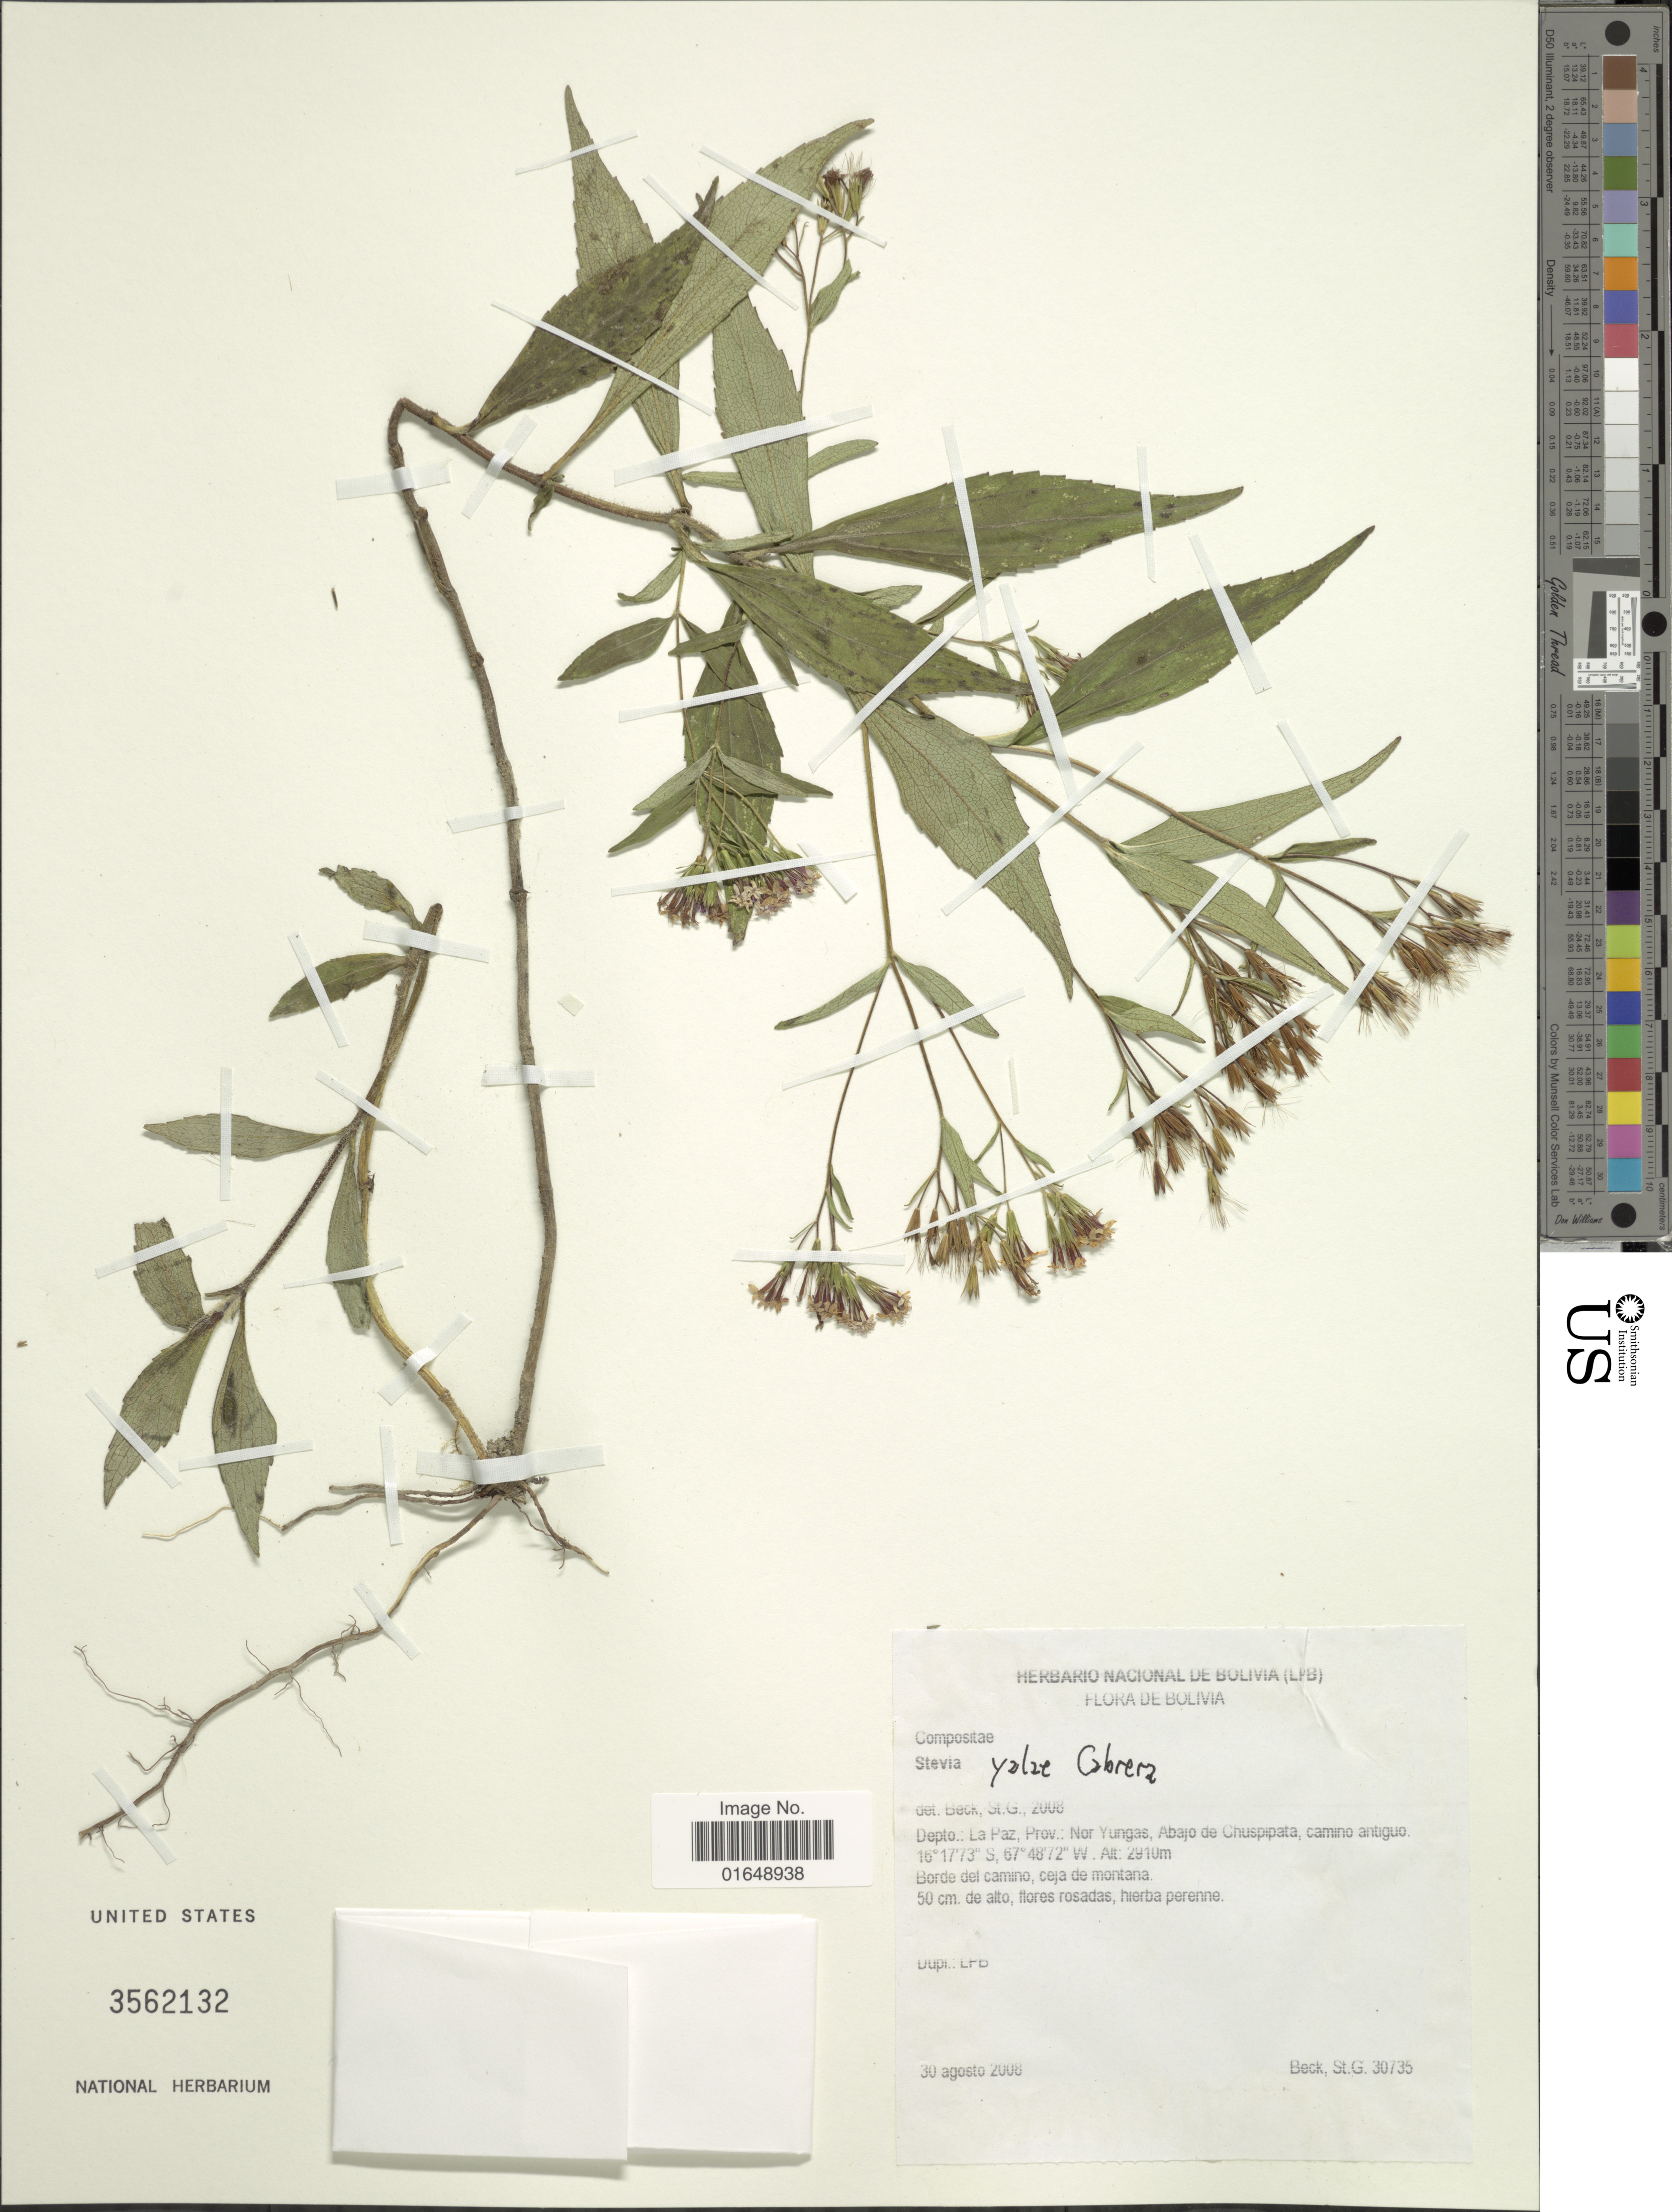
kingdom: Plantae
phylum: Tracheophyta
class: Magnoliopsida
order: Asterales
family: Asteraceae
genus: Stevia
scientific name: Stevia yalae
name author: Cabrera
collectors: S. G. Beck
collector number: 30735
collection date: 2008-08-30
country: Bolivia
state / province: La Paz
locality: Prov.: Nor Yungas, Abajo de Chusipipata, camino antiguo, borde del camino, ceja de montana.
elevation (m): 2910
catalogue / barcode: US 3562132